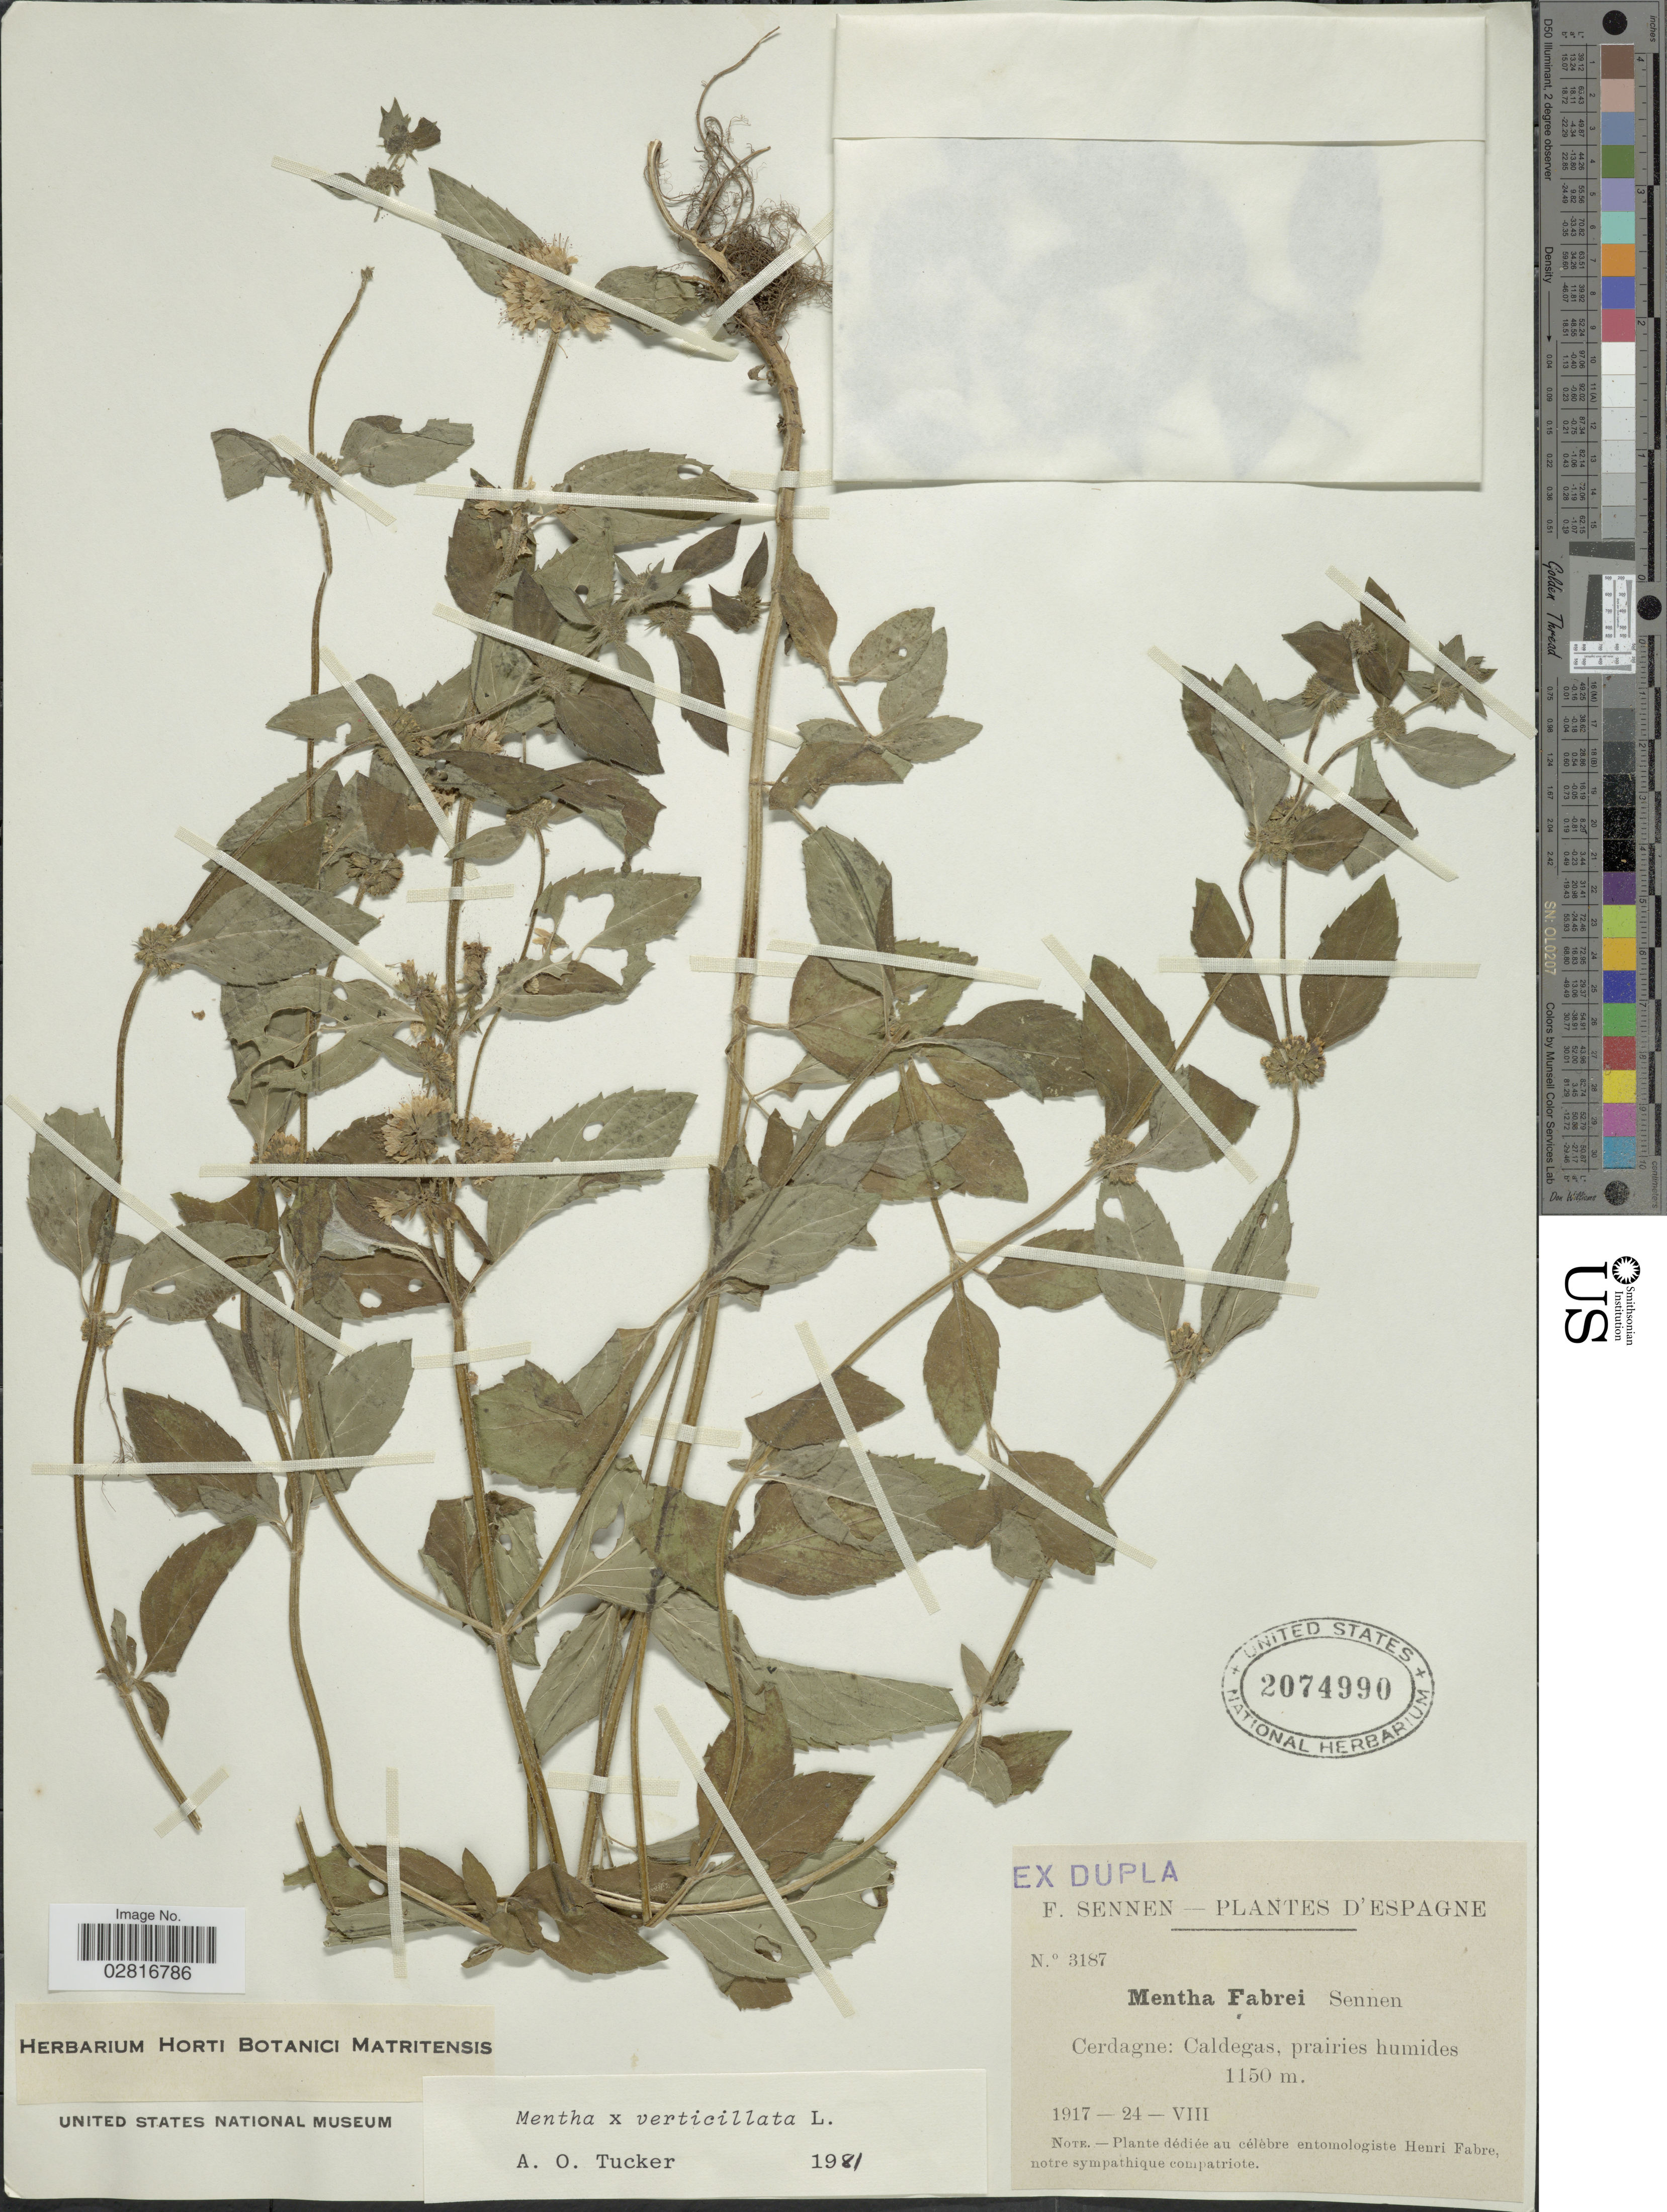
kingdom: Plantae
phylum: Tracheophyta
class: Magnoliopsida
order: Lamiales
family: Lamiaceae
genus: Mentha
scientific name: Mentha x verticillata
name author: L.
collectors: E. Sennen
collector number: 3187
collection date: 1917-08-24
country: Spain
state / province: Islas Baleares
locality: Cerdagne: Caldegas, prairies humides.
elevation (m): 1150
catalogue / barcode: US 2074990